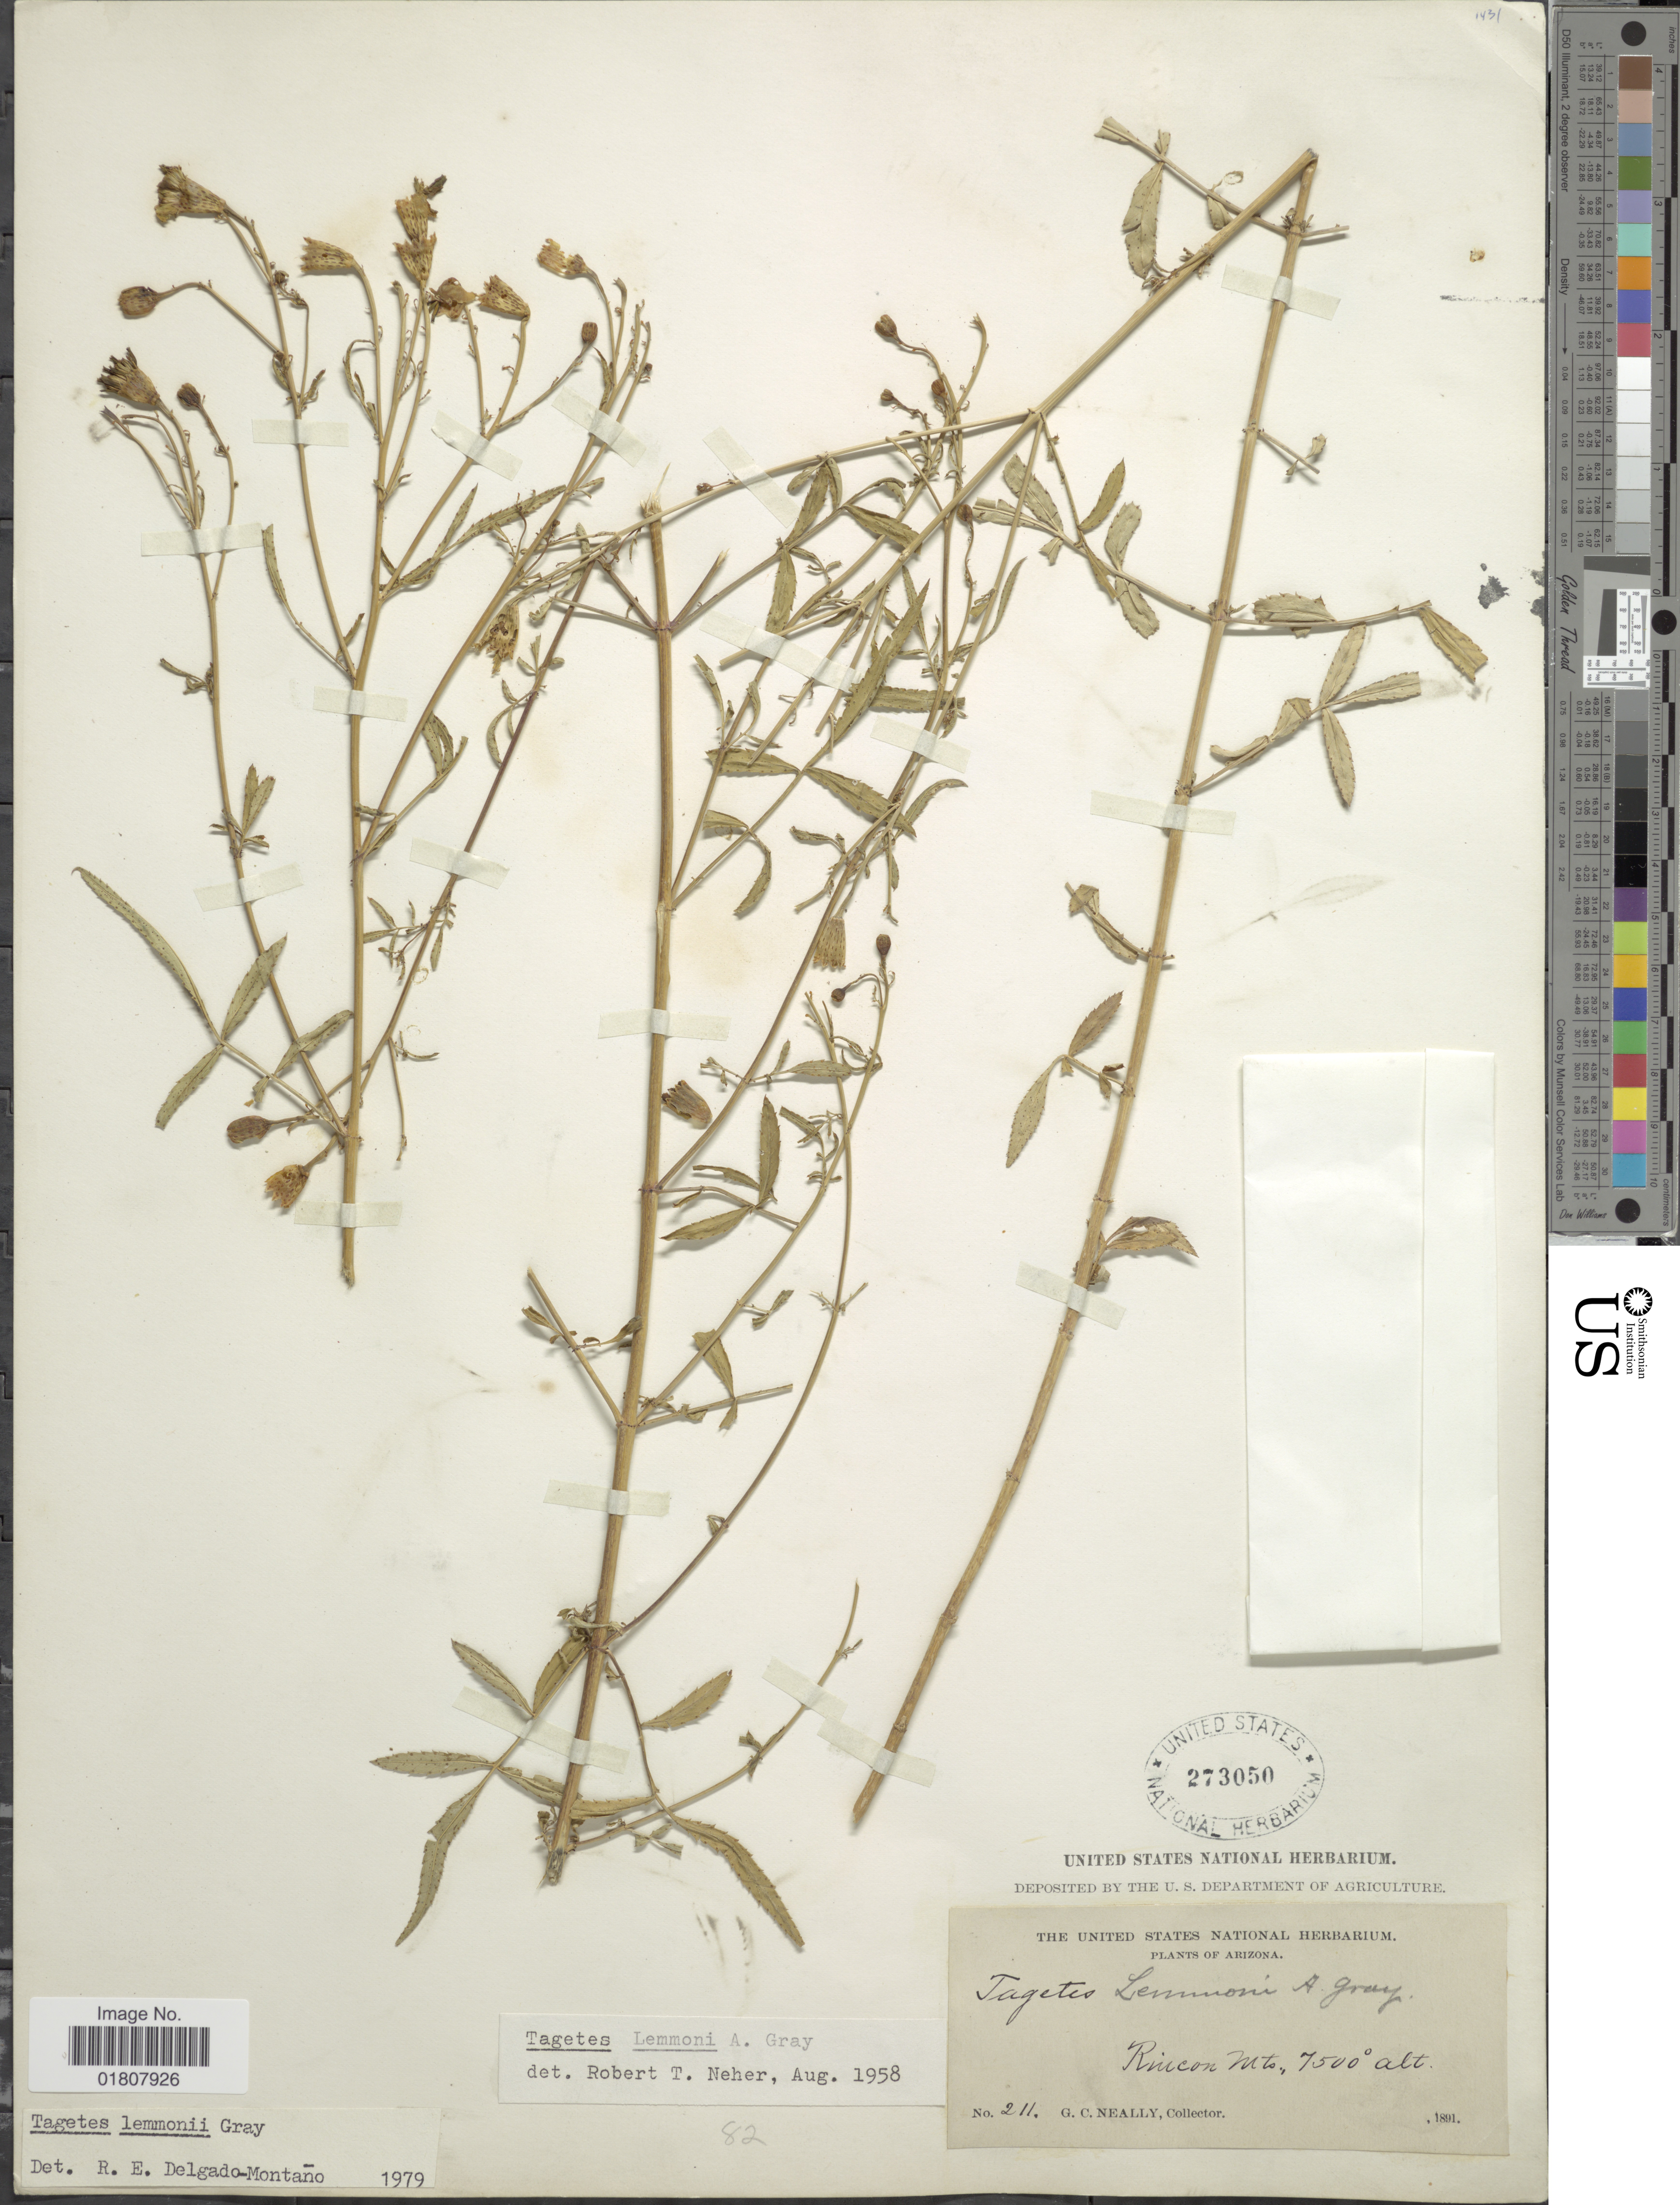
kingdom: Plantae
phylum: Tracheophyta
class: Magnoliopsida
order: Asterales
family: Asteraceae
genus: Tagetes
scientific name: Tagetes lemmonii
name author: A. Gray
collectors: G. Neally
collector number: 211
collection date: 1891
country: United States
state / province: Arizona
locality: Rincon Mts.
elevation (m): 2286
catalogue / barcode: US 273050